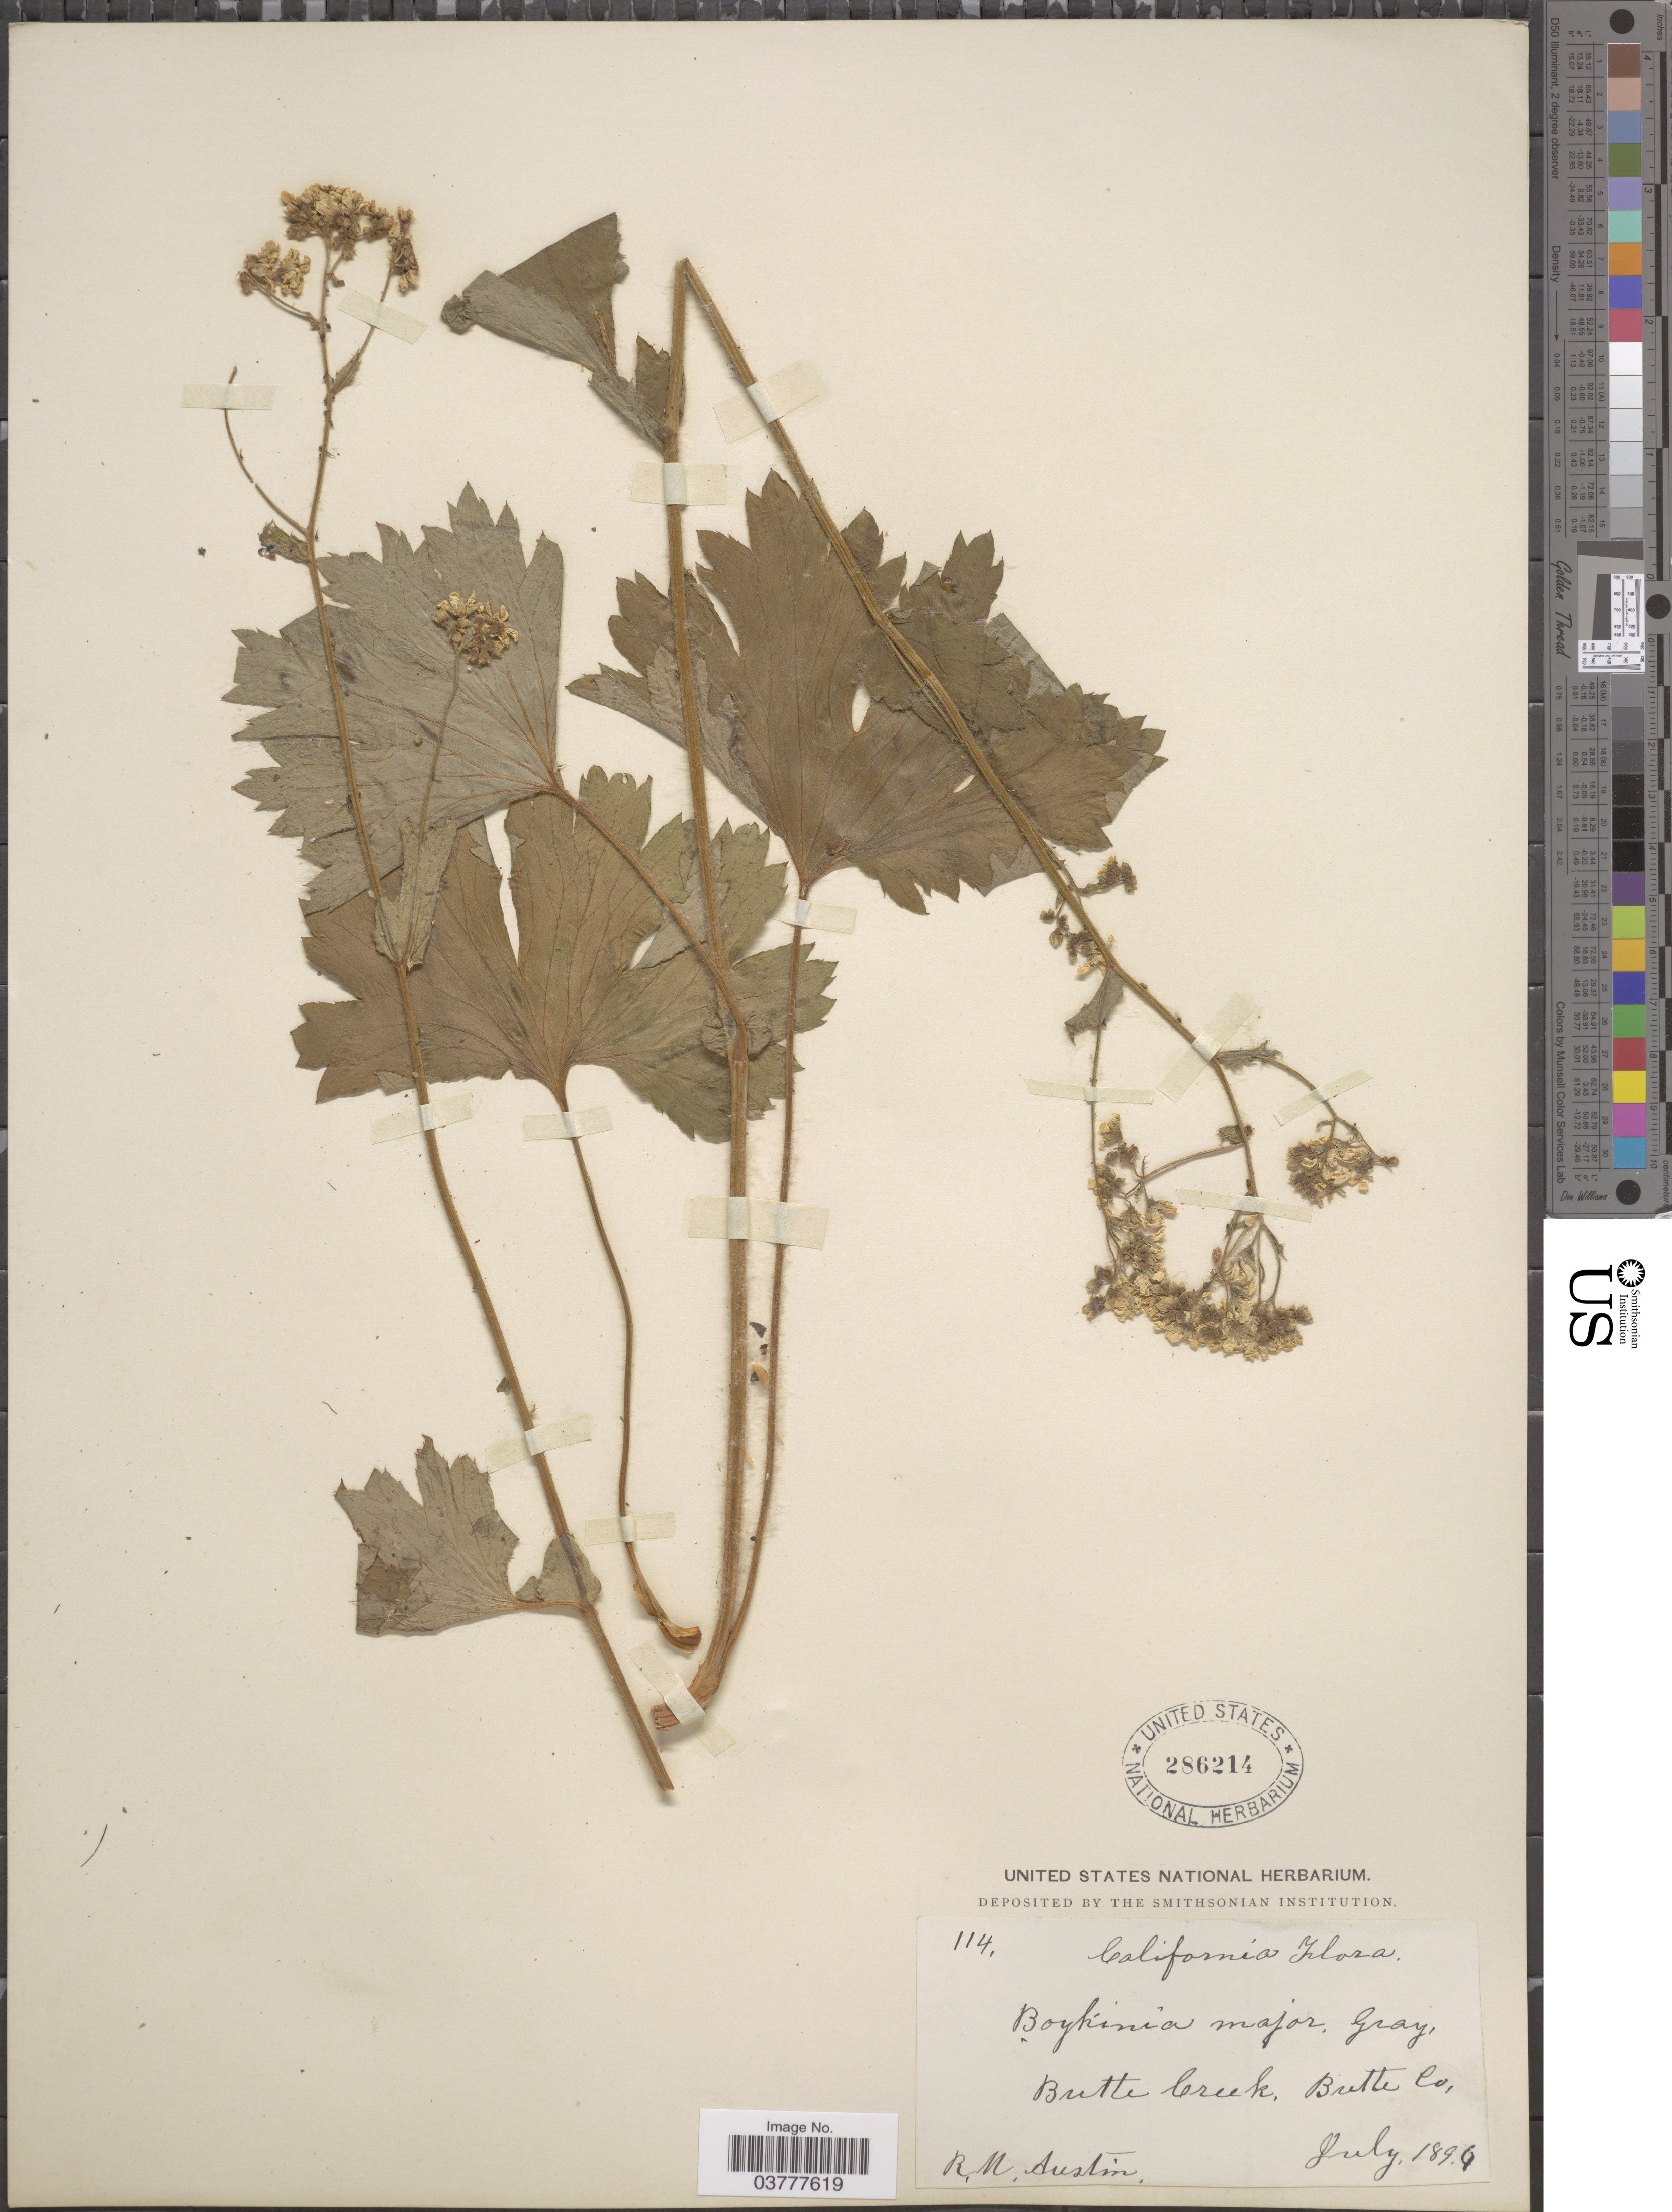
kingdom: Plantae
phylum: Tracheophyta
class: Magnoliopsida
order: Saxifragales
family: Saxifragaceae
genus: Boykinia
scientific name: Boykinia major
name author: A. Gray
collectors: R. Austin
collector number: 114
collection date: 1896-07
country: United States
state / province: California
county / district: Butte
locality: Butte Creek, Butte Co.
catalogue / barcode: US 286214